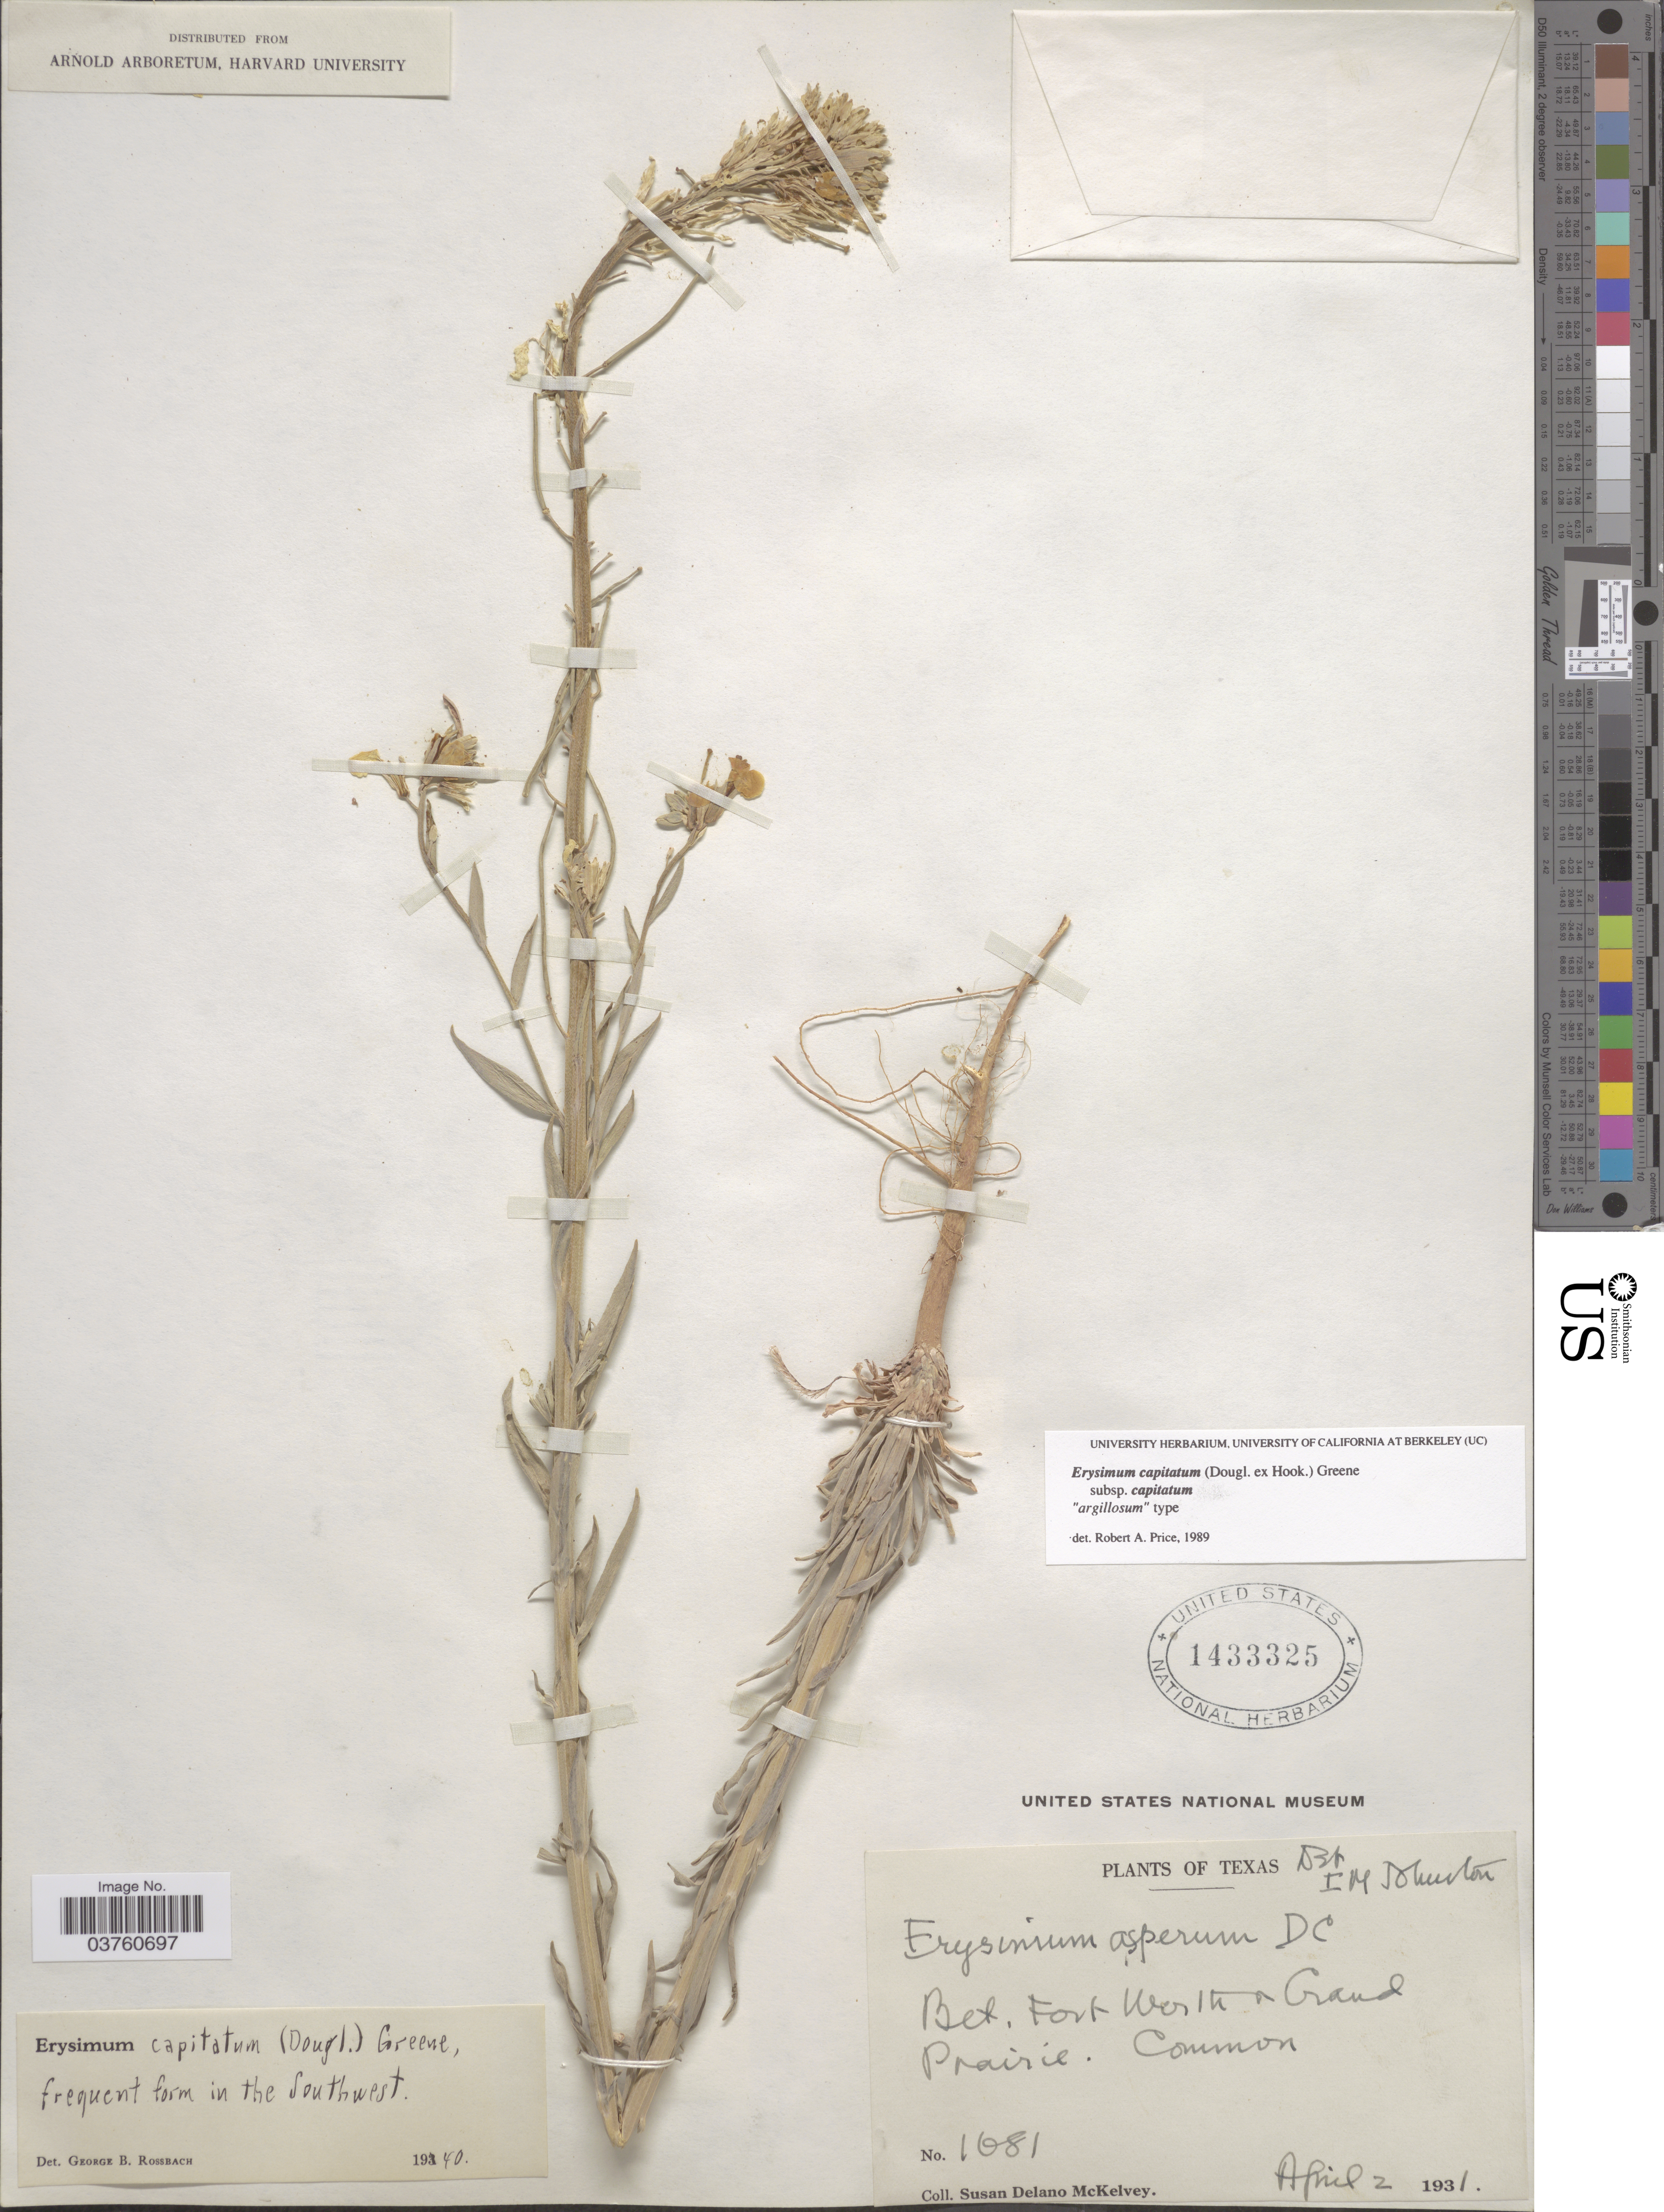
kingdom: Plantae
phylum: Tracheophyta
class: Magnoliopsida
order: Brassicales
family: Brassicaceae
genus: Erysimum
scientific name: Erysimum capitatum subsp. capitatum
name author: (Douglas ex Hook.) Greene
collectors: S. A. McKelvey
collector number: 1681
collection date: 1931-04-02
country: United States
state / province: Texas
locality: Bet. Fort Worth & Grand Prairie.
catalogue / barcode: US 1433325